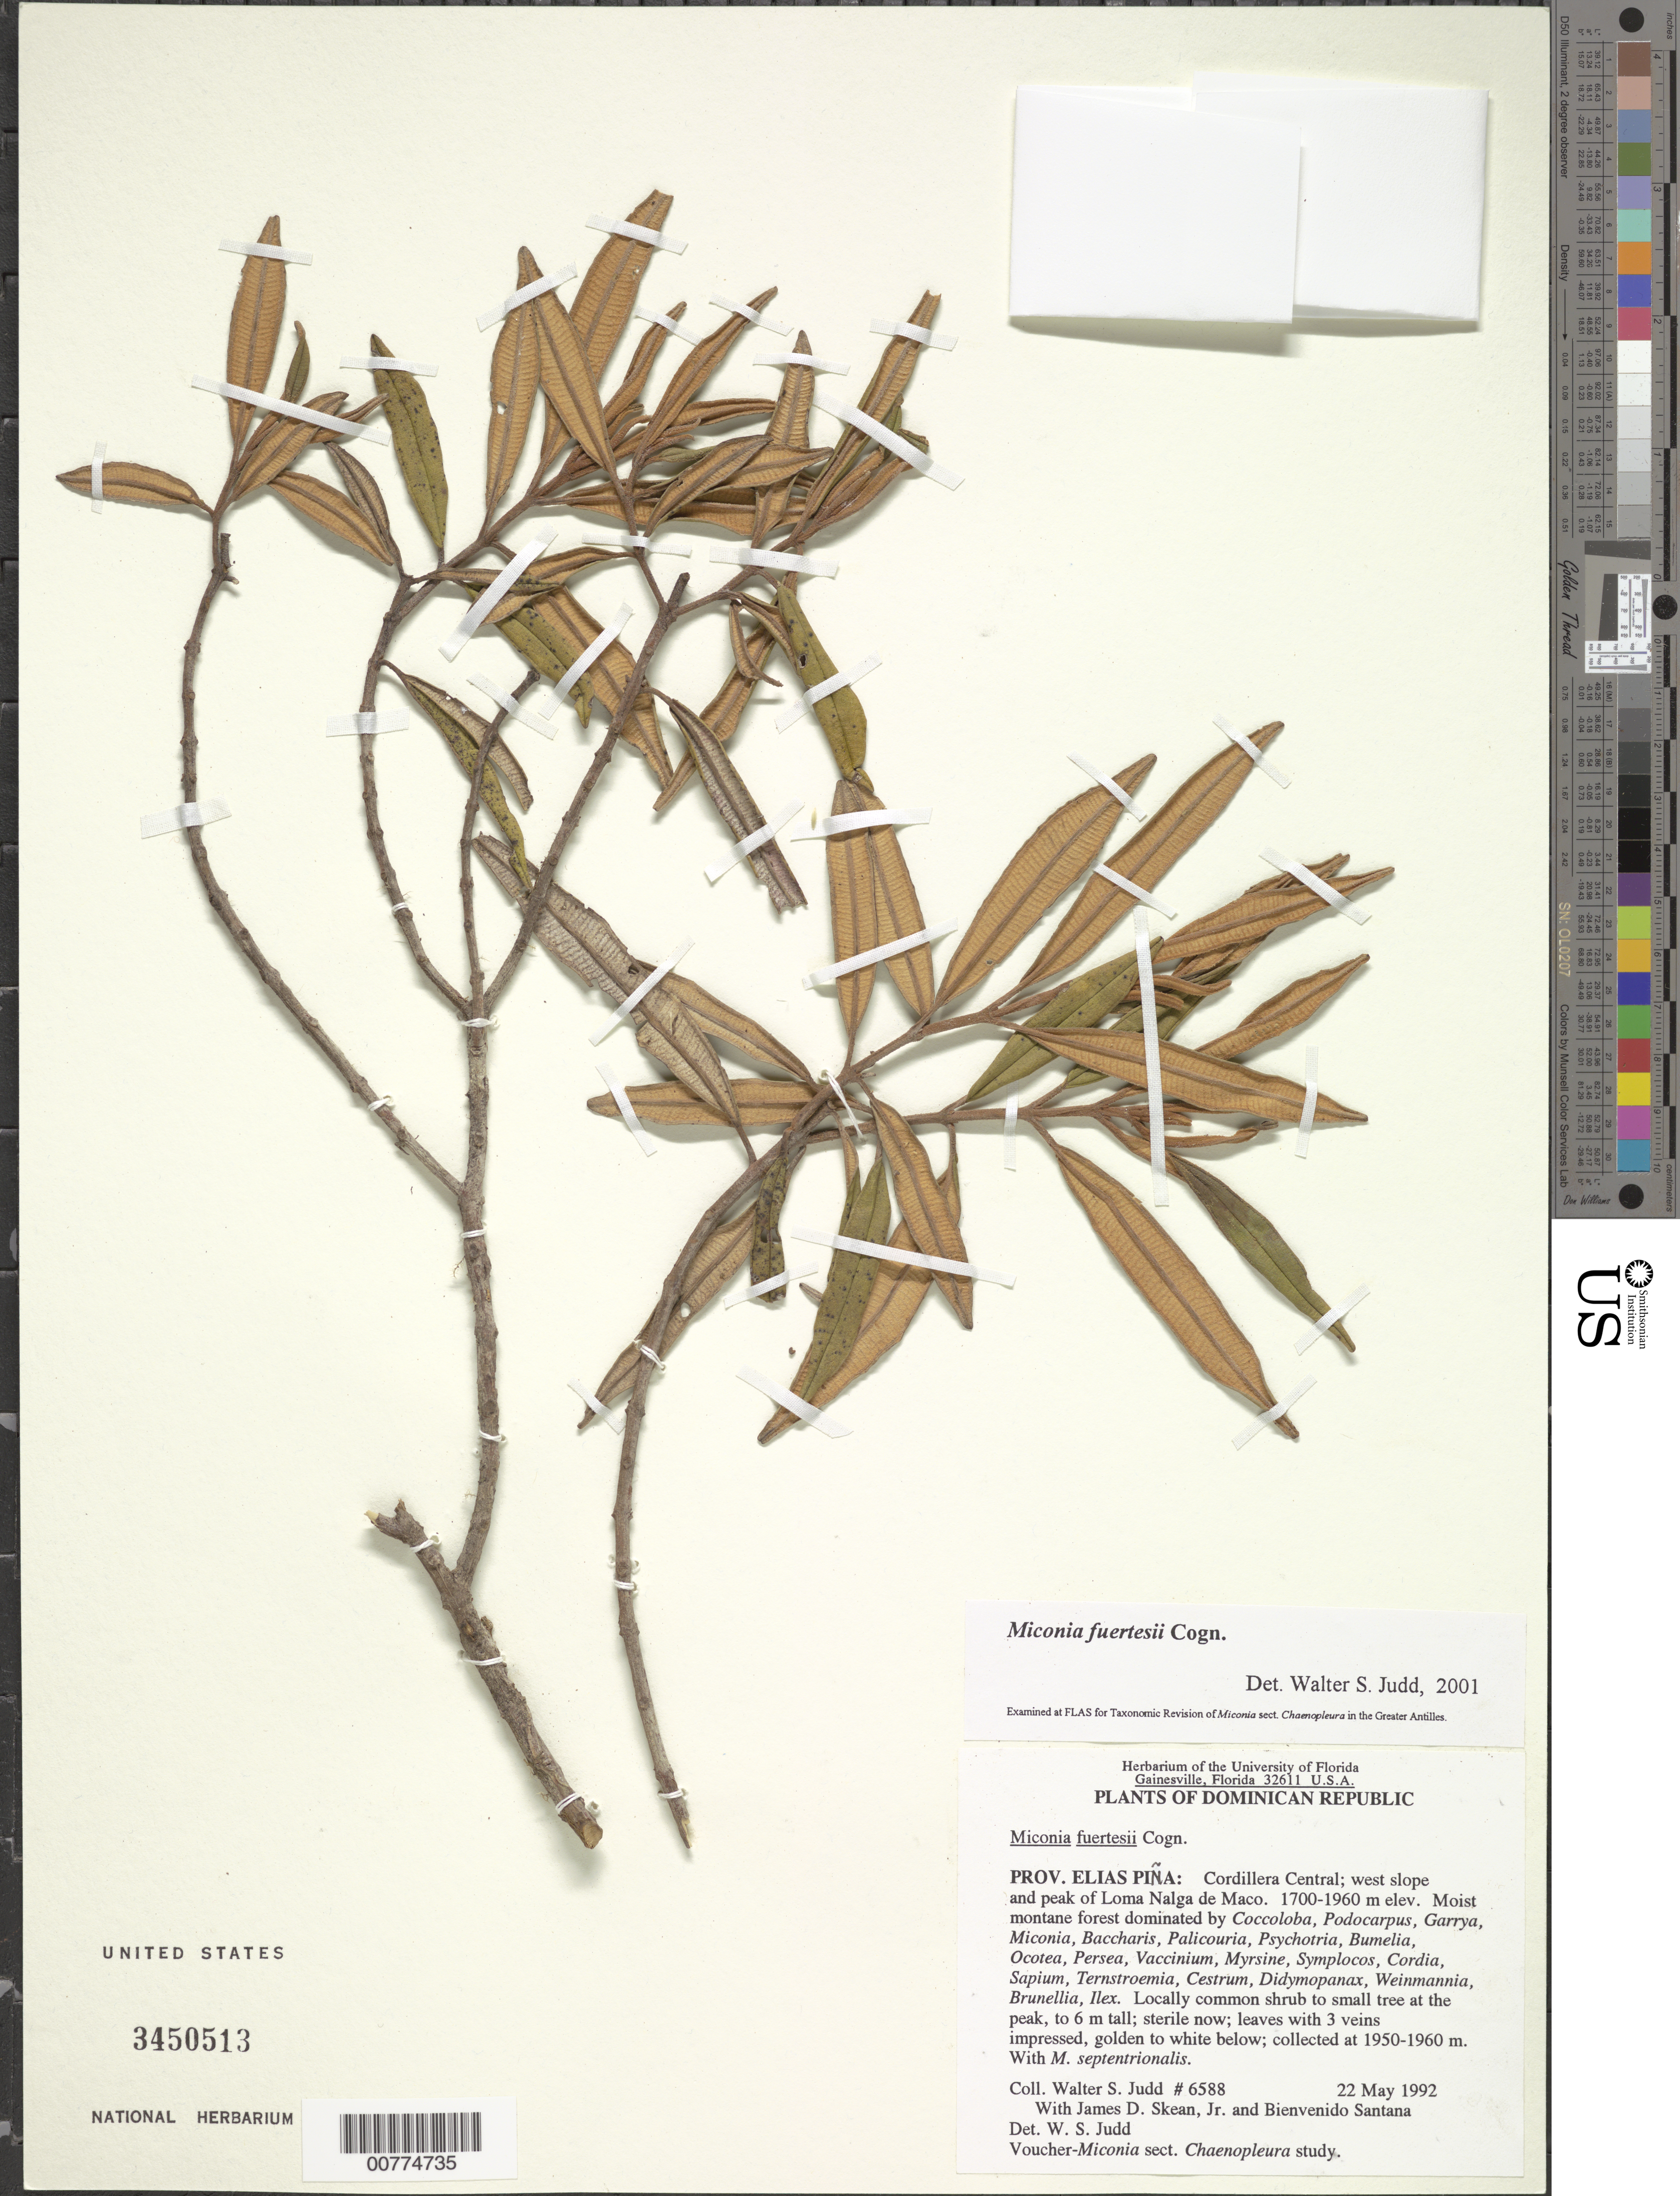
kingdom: Plantae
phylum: Tracheophyta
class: Magnoliopsida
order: Myrtales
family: Melastomataceae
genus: Miconia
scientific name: Miconia fuertesii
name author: Cogn.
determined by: Judd, Walter S.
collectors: W. S. Judd, J. D. Skean & B. Santana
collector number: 6588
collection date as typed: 22 May 1992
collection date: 1992-05-22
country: Dominican Republic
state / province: Elias Pina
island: Hispaniola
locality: Cordillera Central, west slope and peak of Loma Nalga de Maco, 1700-1960 m elev.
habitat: Moist montane forest dominated by Coccoloba, Podocarpus, Garrya, Miconia, Baccharis, Palicouria, Psychotria, Bumelia, etc.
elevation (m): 1950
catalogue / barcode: US 3450513